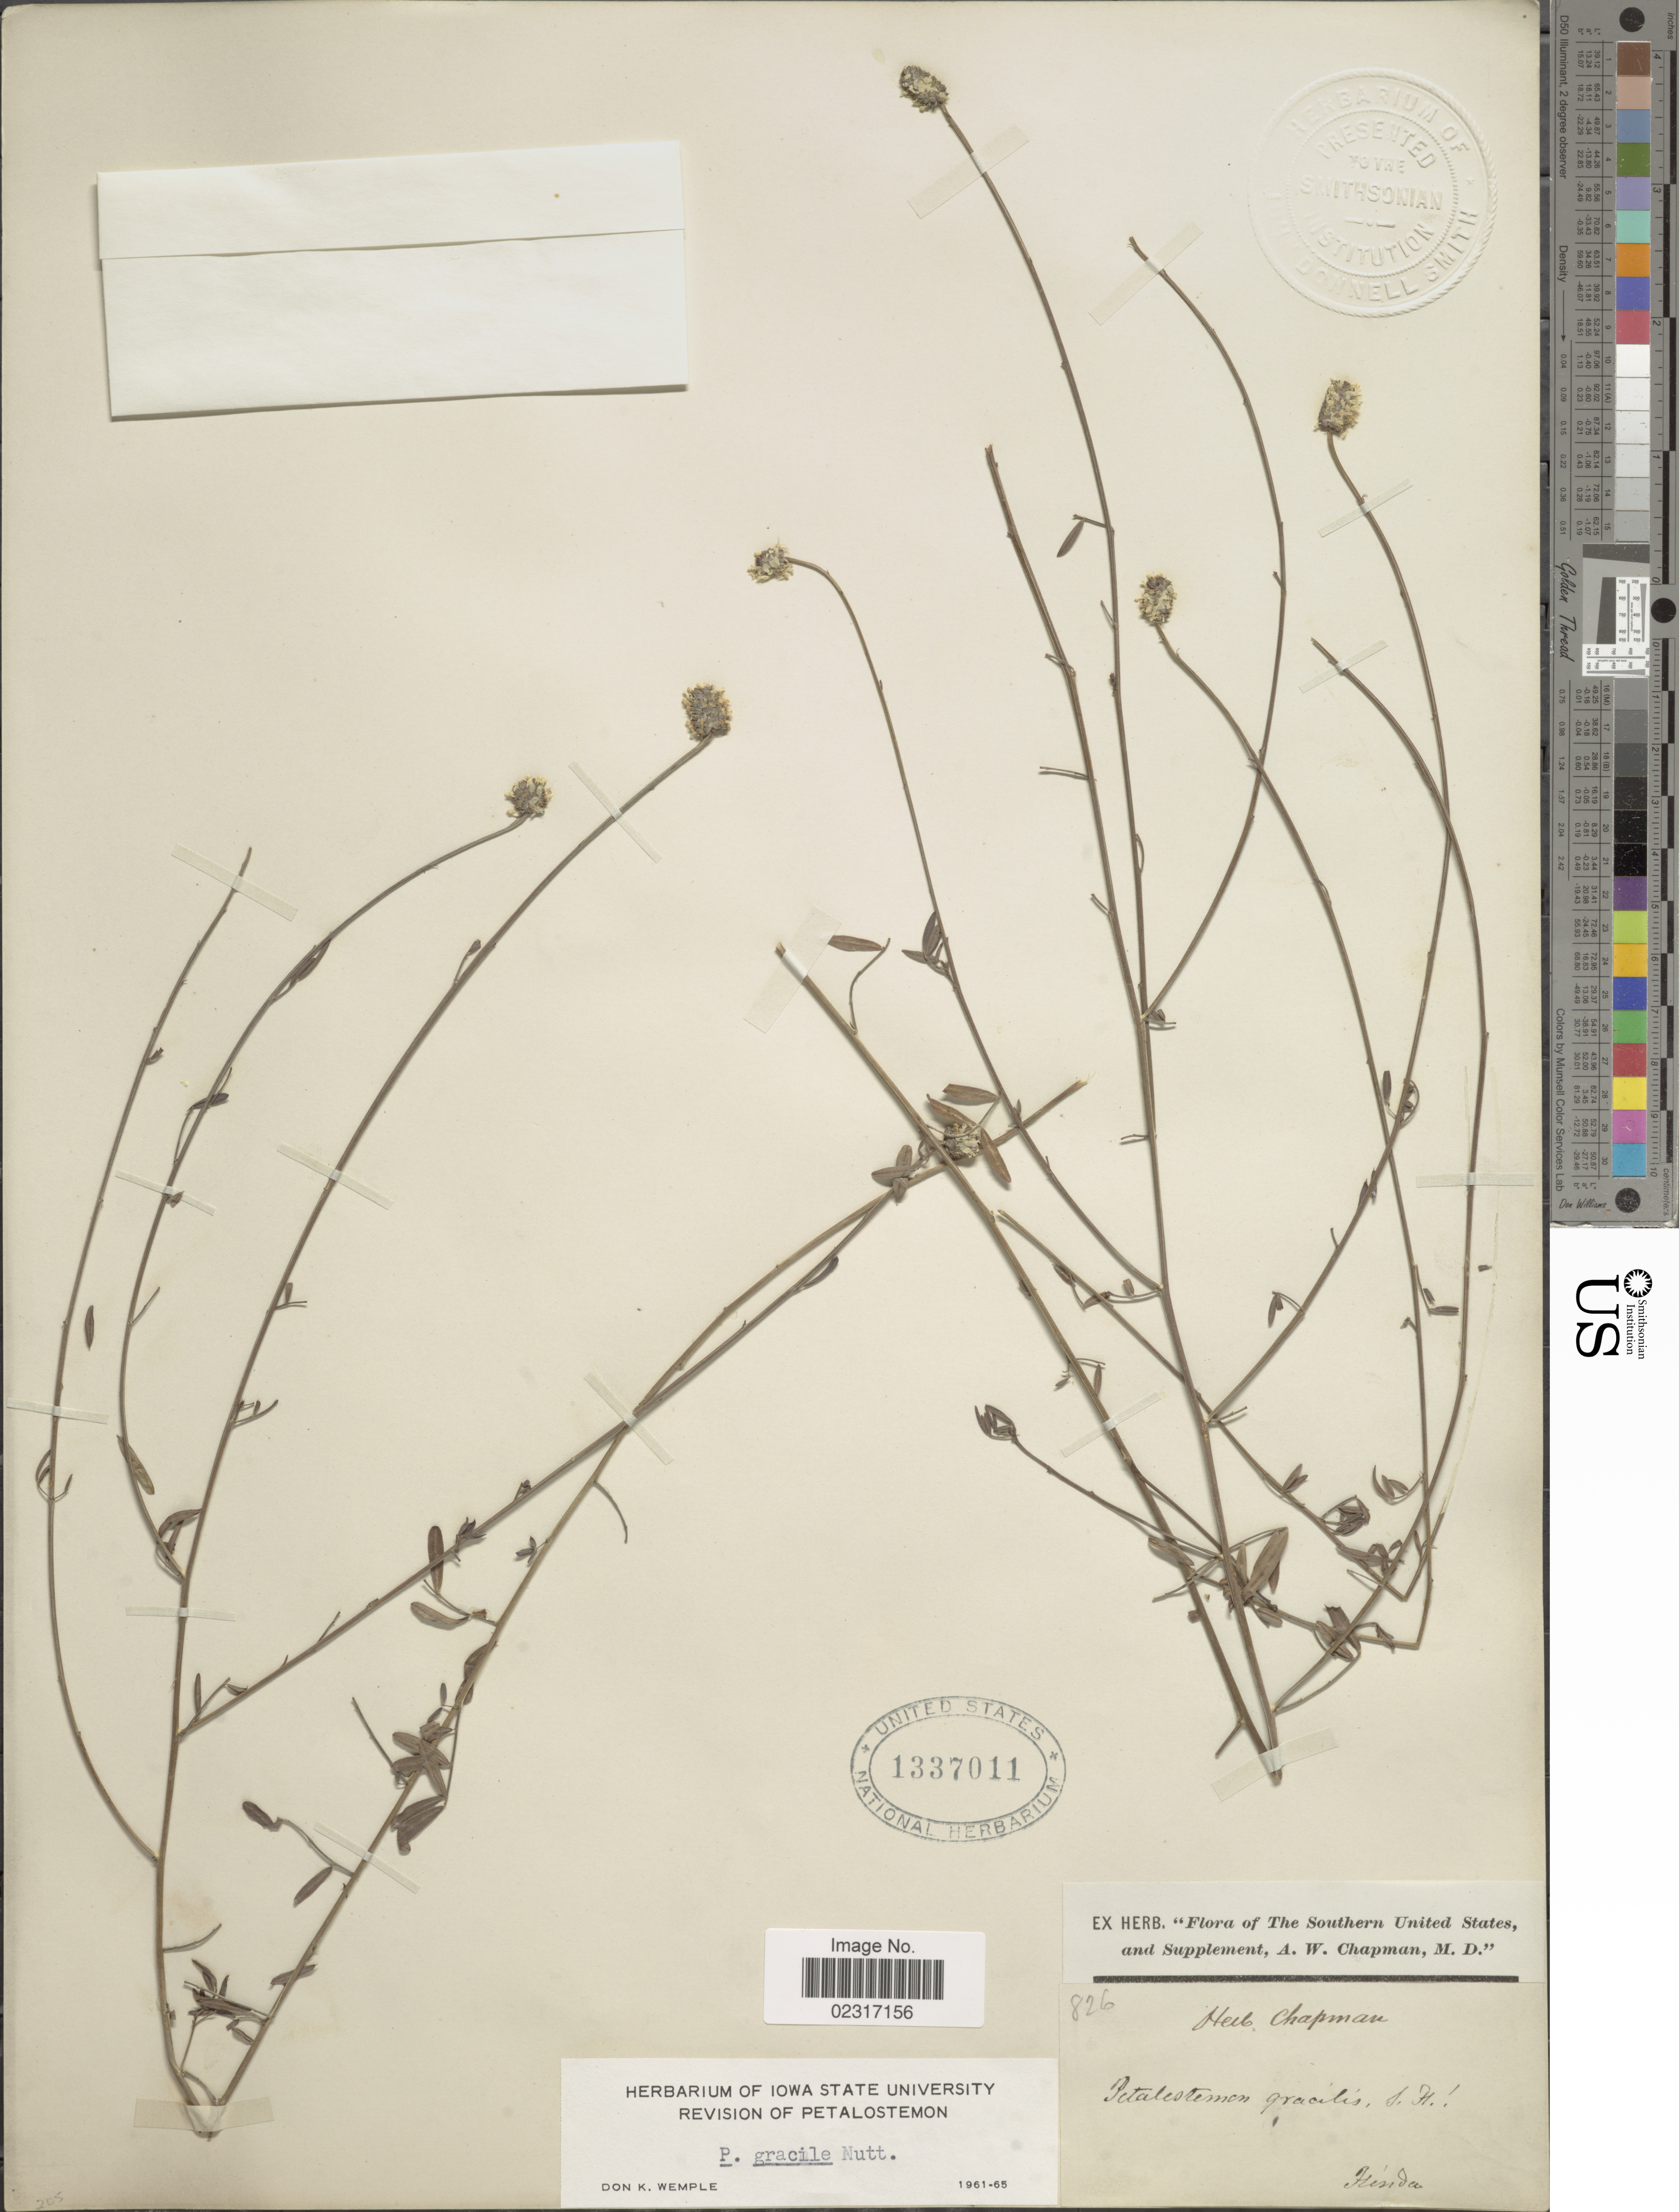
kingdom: Plantae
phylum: Tracheophyta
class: Magnoliopsida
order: Fabales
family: Fabaceae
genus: Dalea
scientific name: Dalea carnea var. gracilis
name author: (Nutt.) Barneby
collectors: ex herb. Chapman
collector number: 826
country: United States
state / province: Florida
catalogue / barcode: US 1337011